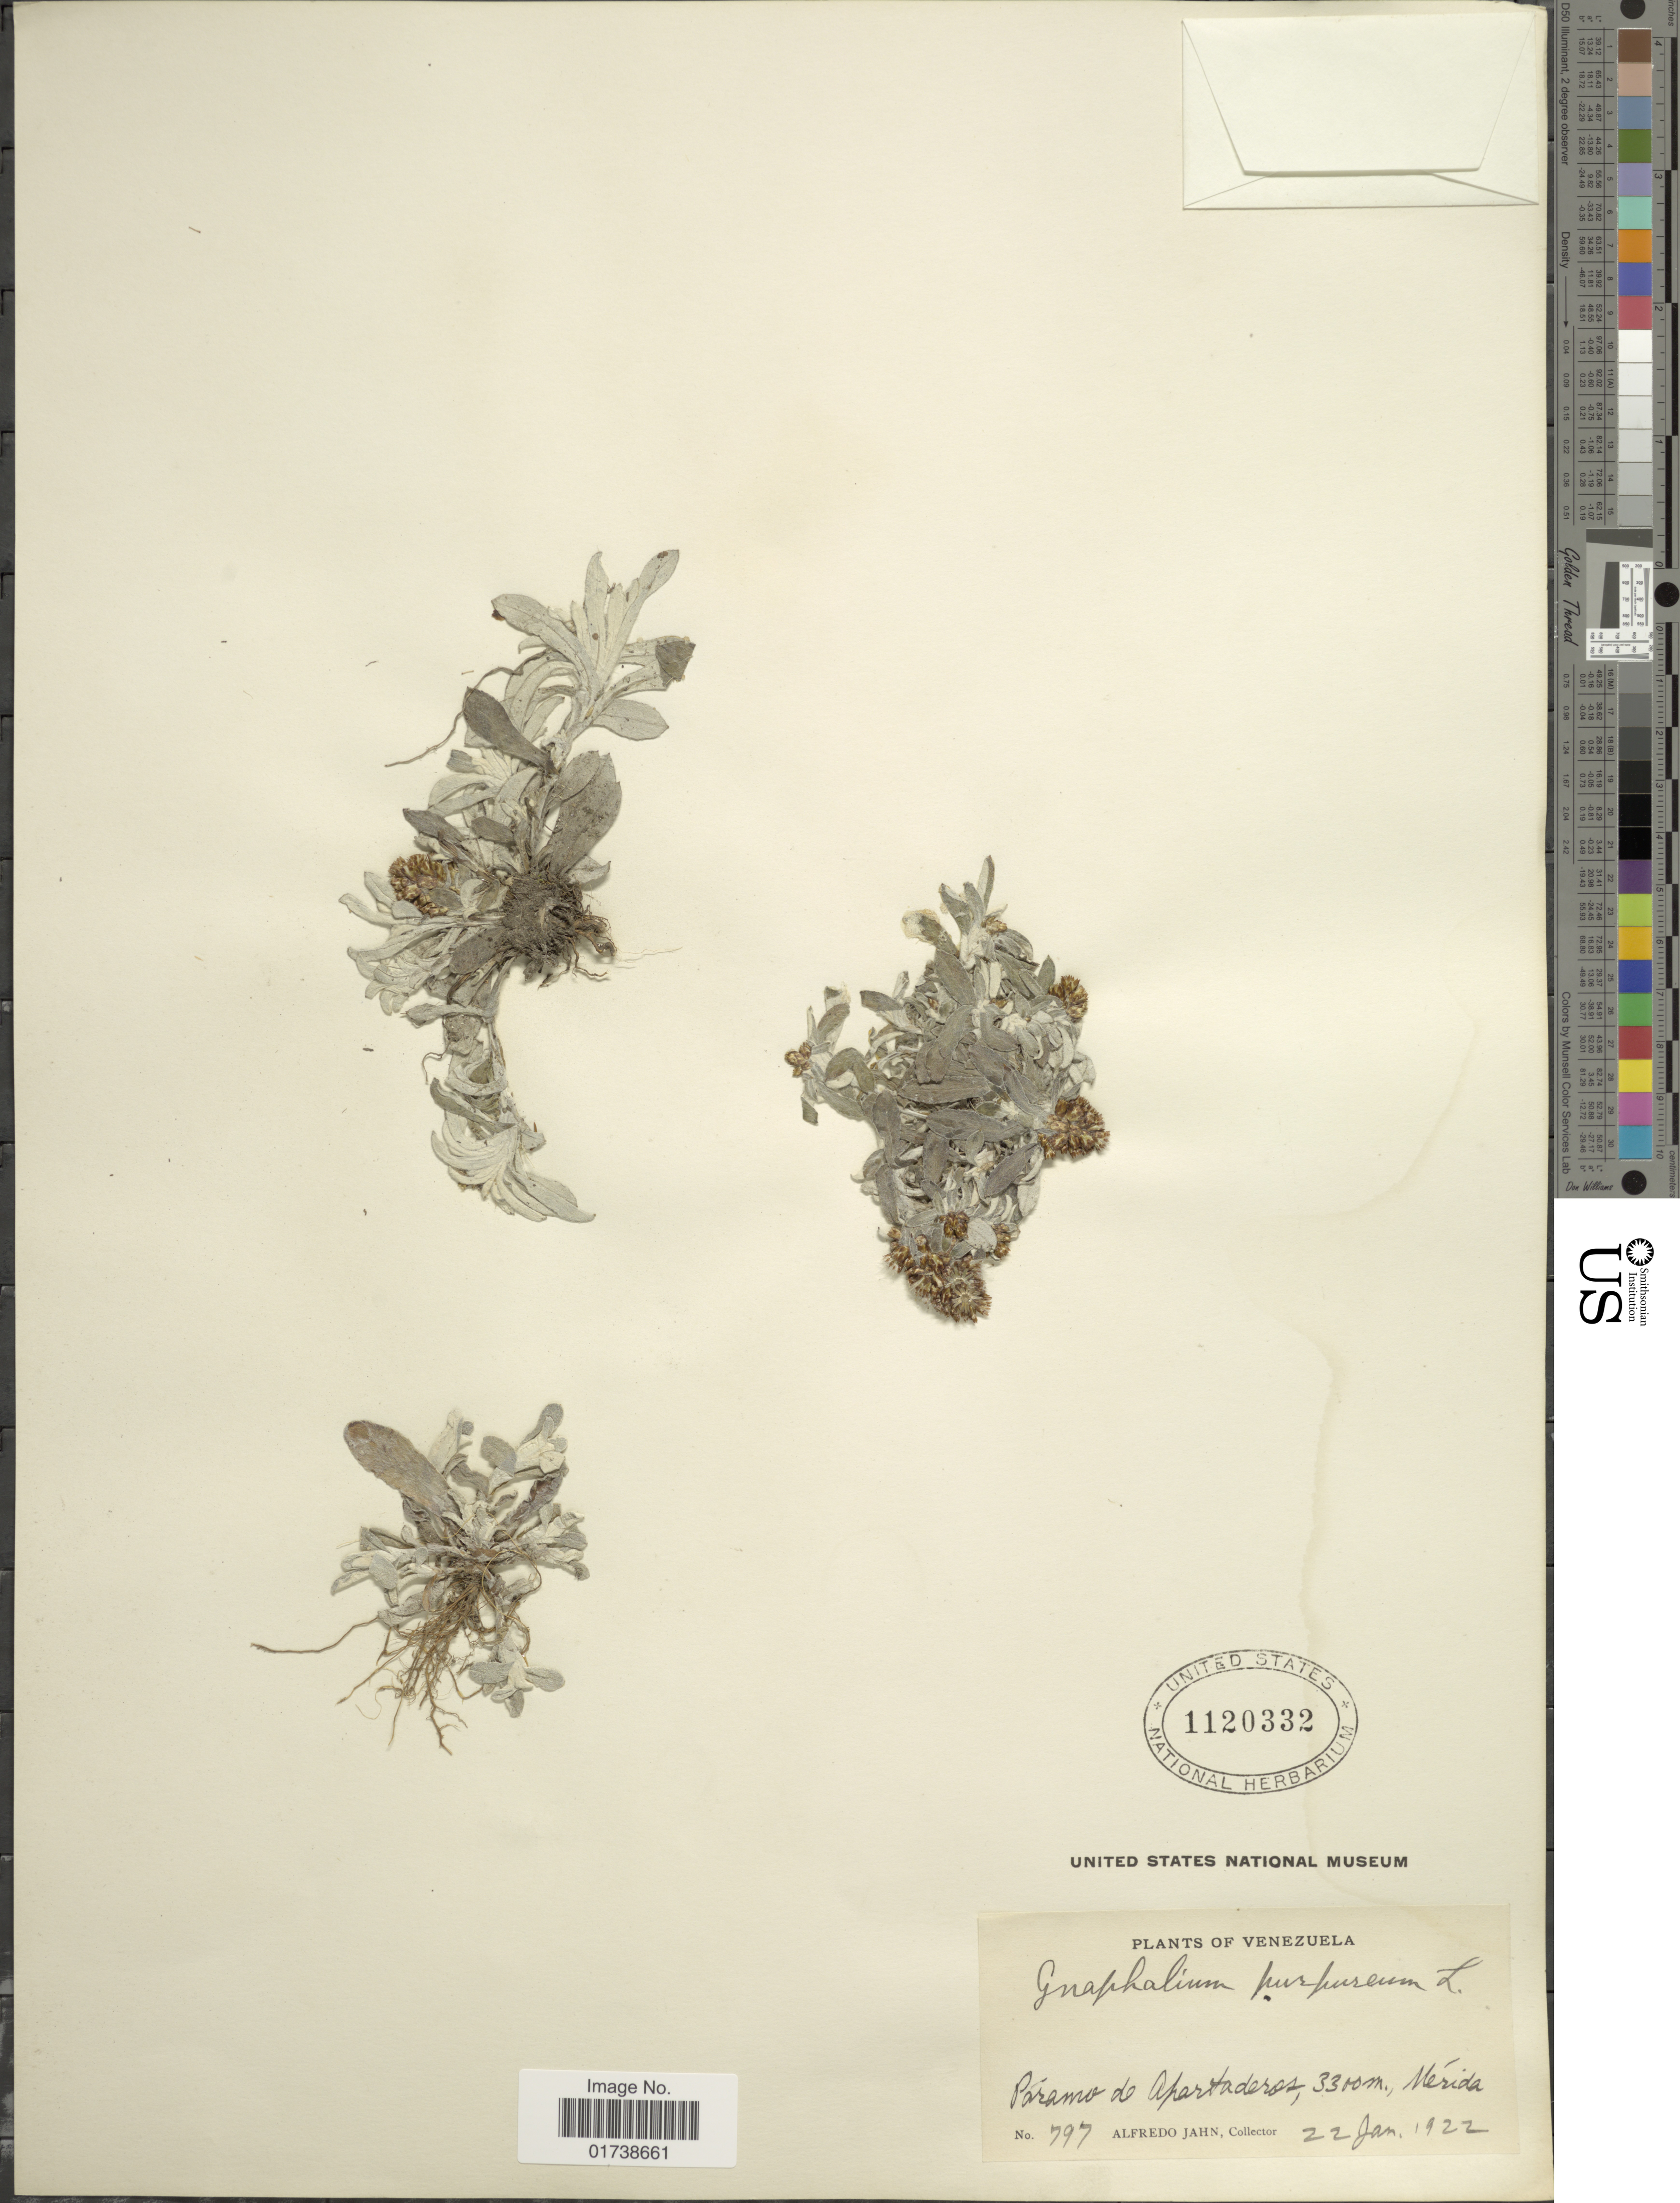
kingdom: Plantae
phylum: Tracheophyta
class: Magnoliopsida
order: Asterales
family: Asteraceae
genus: Gamochaeta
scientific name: Gamochaeta purpurea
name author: (L.) Cabrera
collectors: A. Jahn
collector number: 797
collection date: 1922-01-22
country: Venezuela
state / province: Mérida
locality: Paramo de Apartaderos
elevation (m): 3300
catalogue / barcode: US 1120332